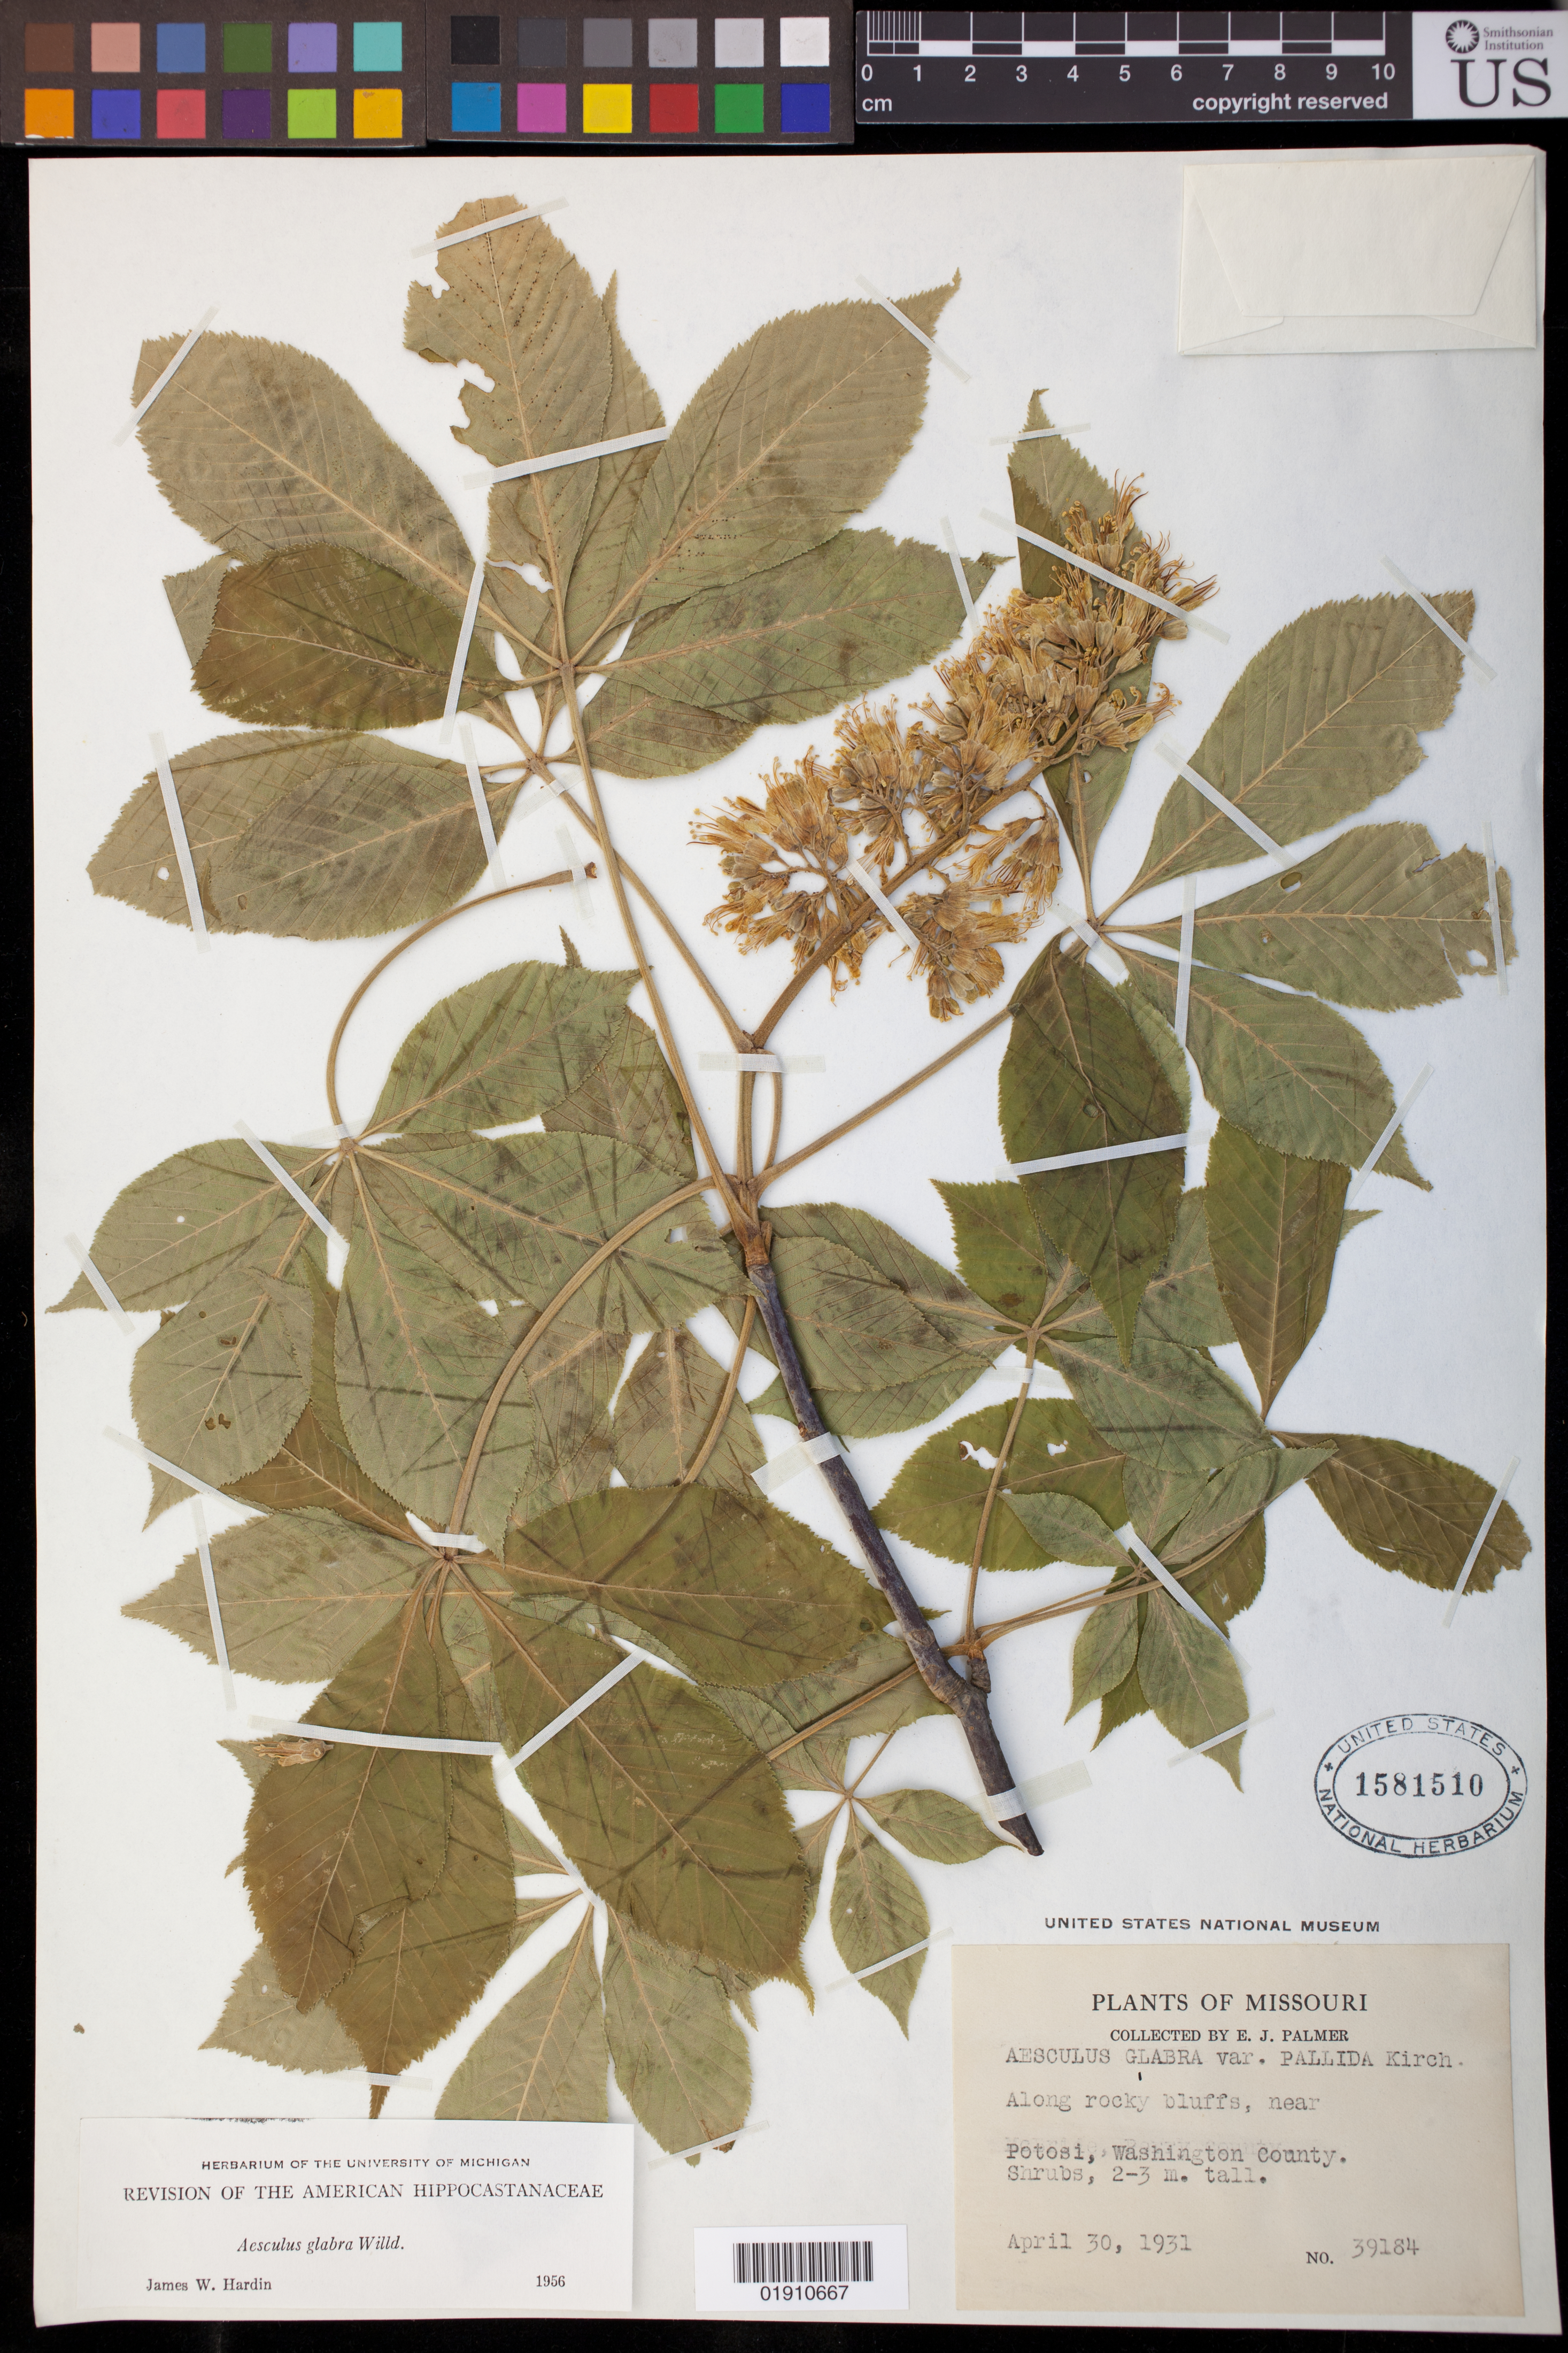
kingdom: Plantae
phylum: Tracheophyta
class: Magnoliopsida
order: Sapindales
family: Sapindaceae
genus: Aesculus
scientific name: Aesculus glabra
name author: Willd.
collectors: E. J. Palmer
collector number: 39184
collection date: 1931-04-30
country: United States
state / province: Missouri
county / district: Washington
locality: Along rocky bluffs near Potosi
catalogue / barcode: US 1581510